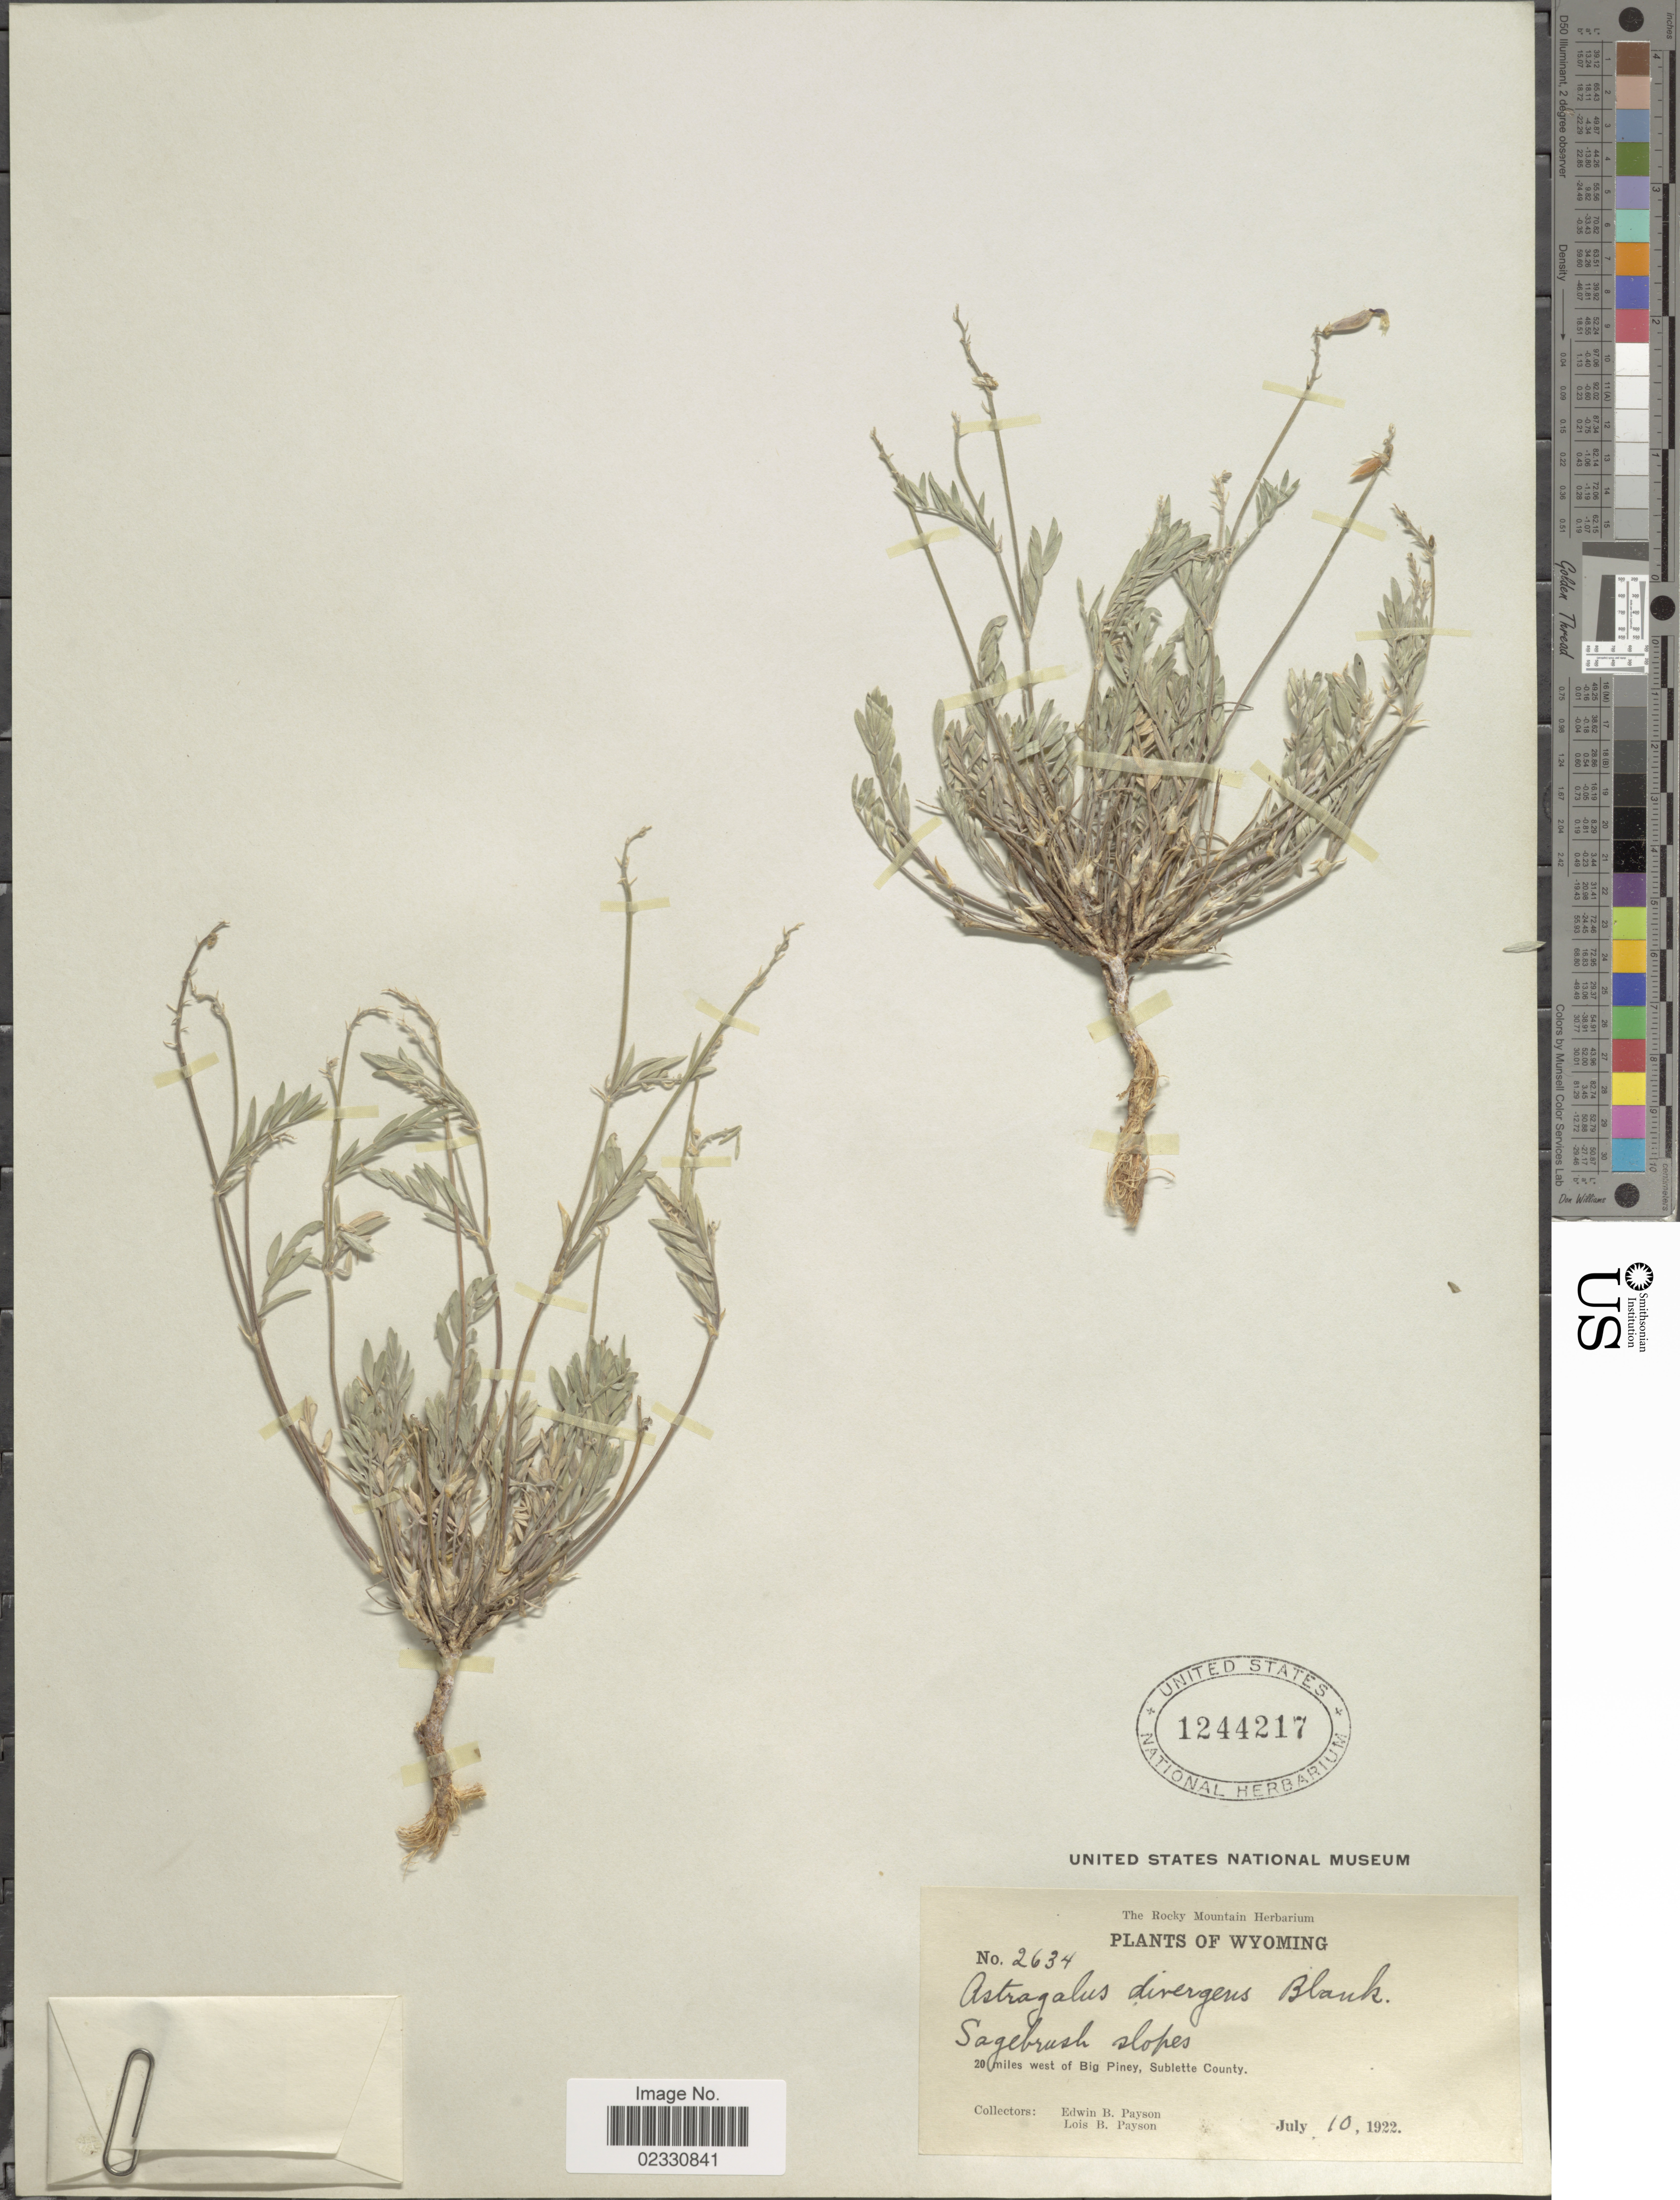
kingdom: Plantae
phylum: Tracheophyta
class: Magnoliopsida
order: Fabales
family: Fabaceae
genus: Astragalus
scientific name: Astragalus divergens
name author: Blank.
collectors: E. B. Payson & L. Payson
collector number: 2634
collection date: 1922-07-10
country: United States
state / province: Montana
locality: Sagebrush slopes, 20 miles west of big Piney, Sublette County.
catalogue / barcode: US 1244217